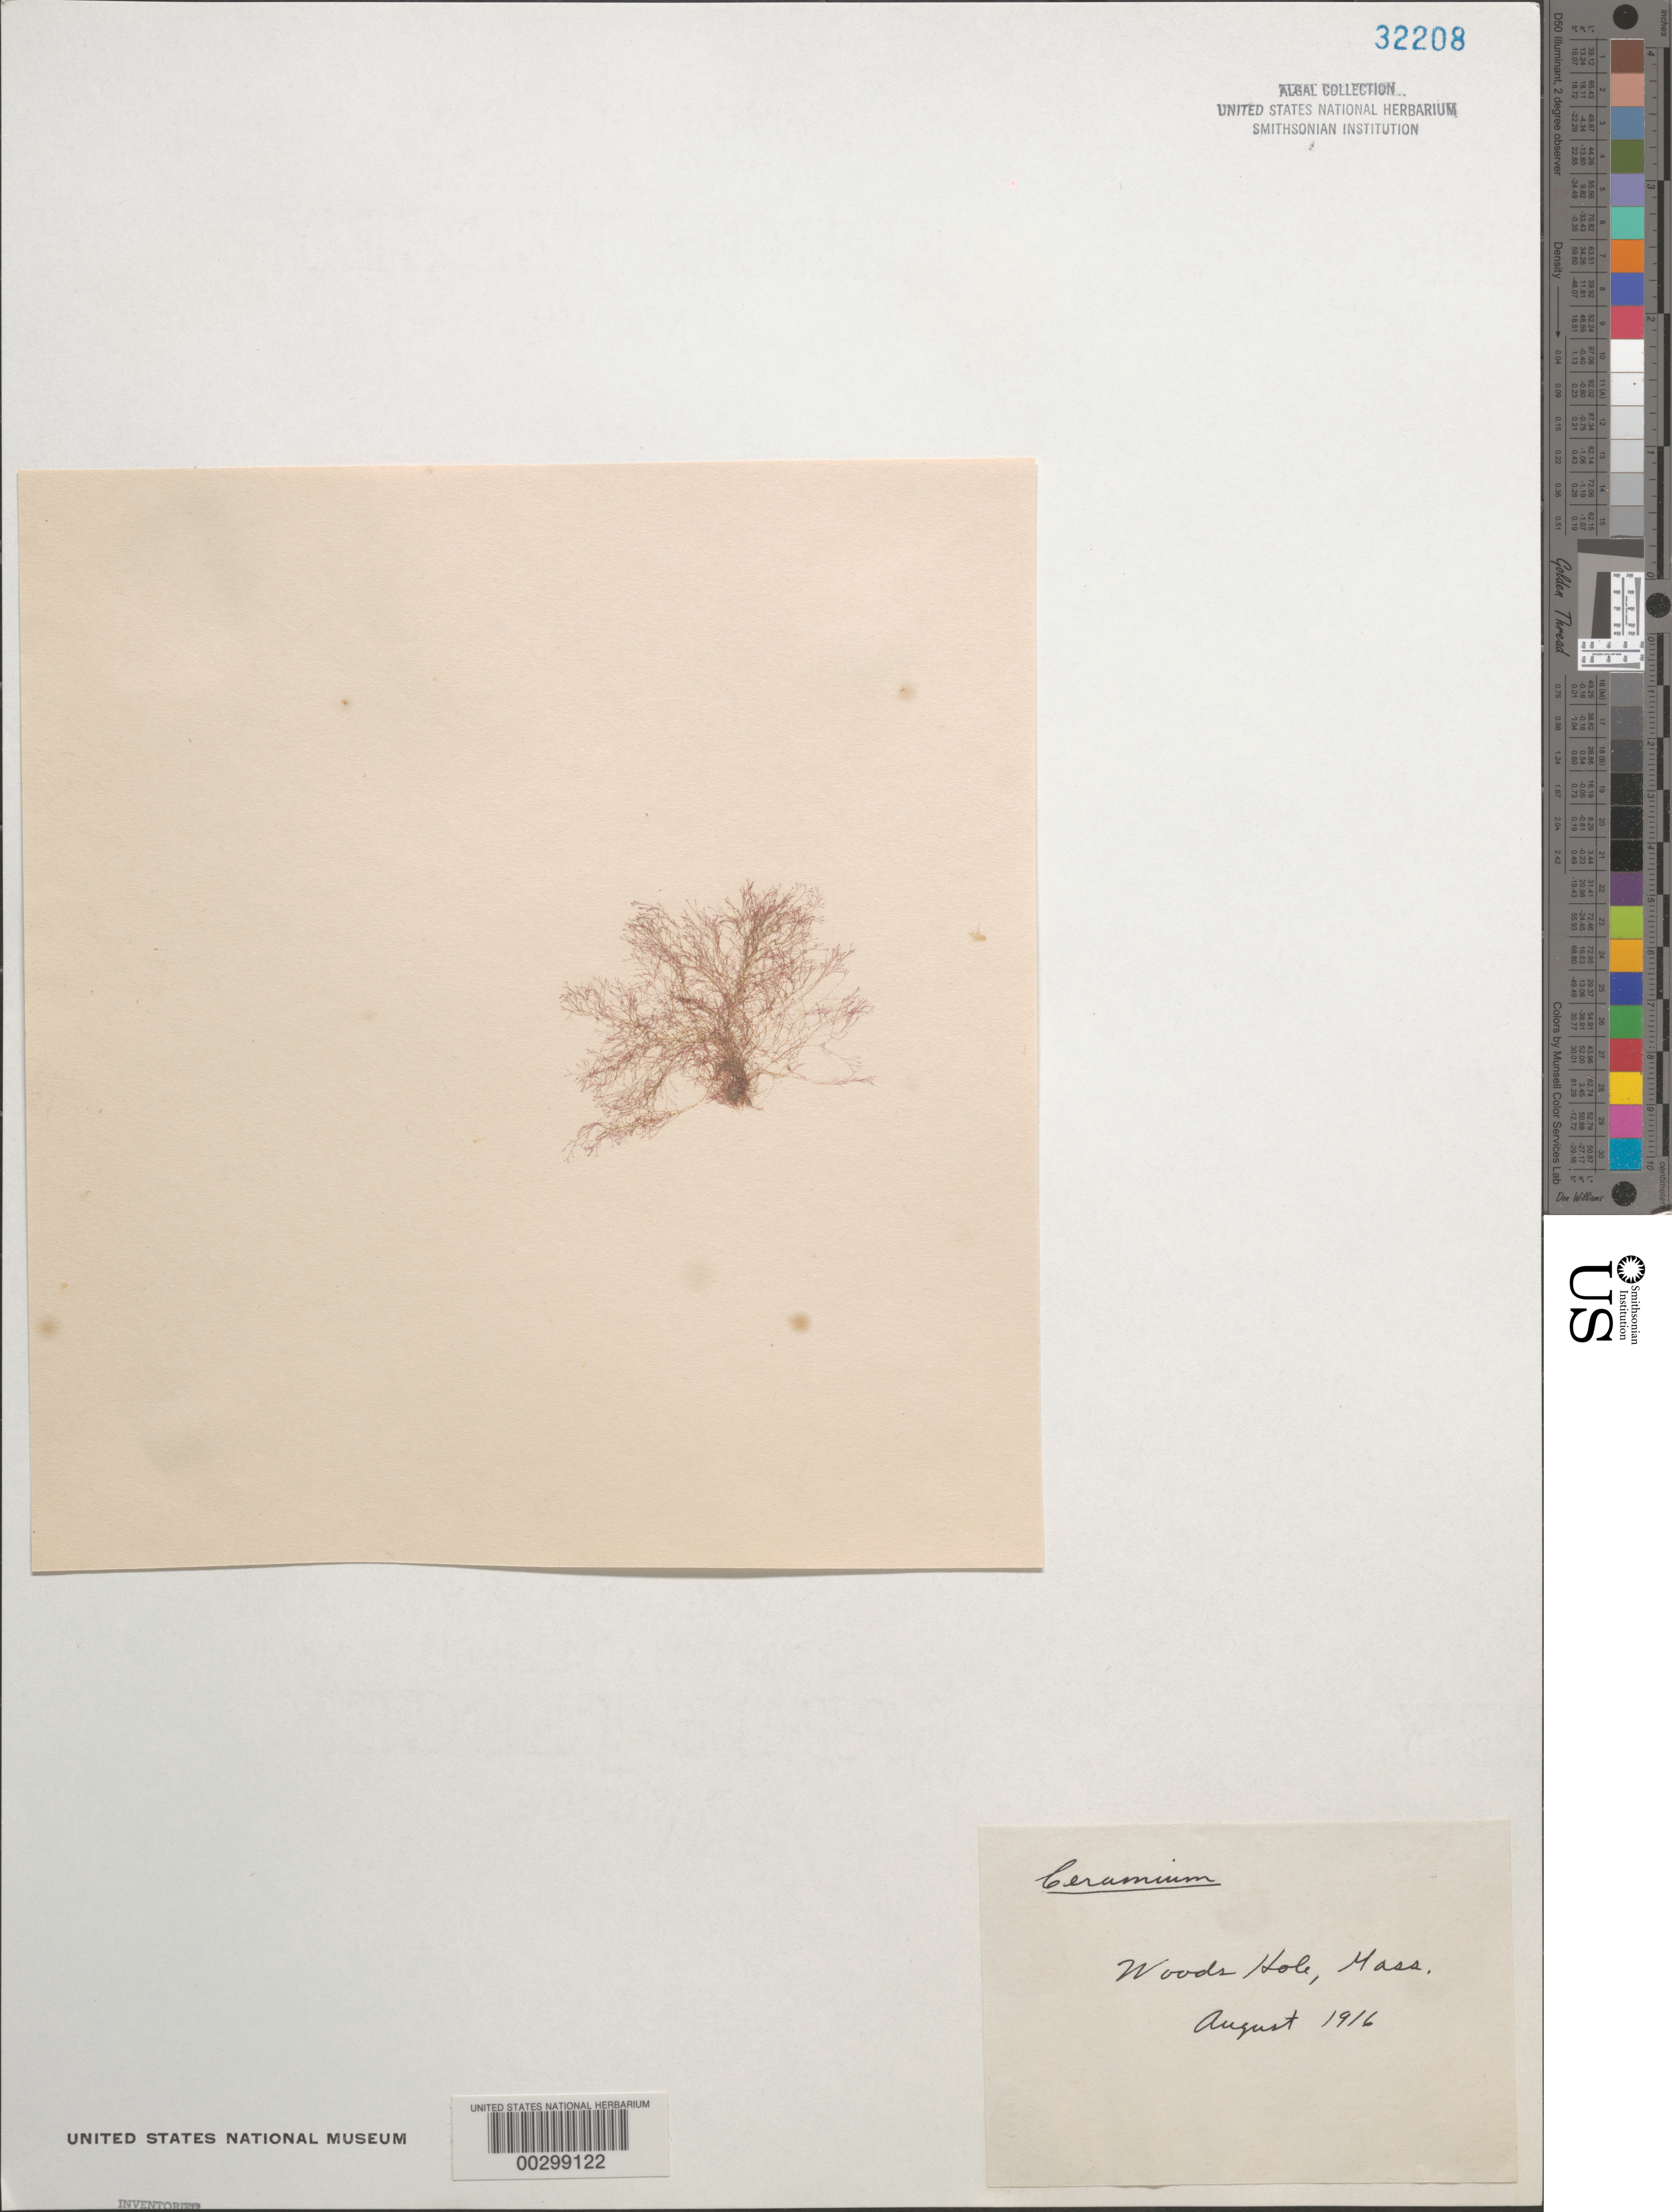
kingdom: Plantae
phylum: Rhodophyta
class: Florideophyceae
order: Ceramiales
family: Ceramiaceae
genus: Ceramium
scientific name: Ceramium sp.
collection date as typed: Aug 1916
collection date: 1916-08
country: United States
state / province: Massachusetts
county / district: Barnstable County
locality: Woods Hole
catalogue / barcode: US 32208